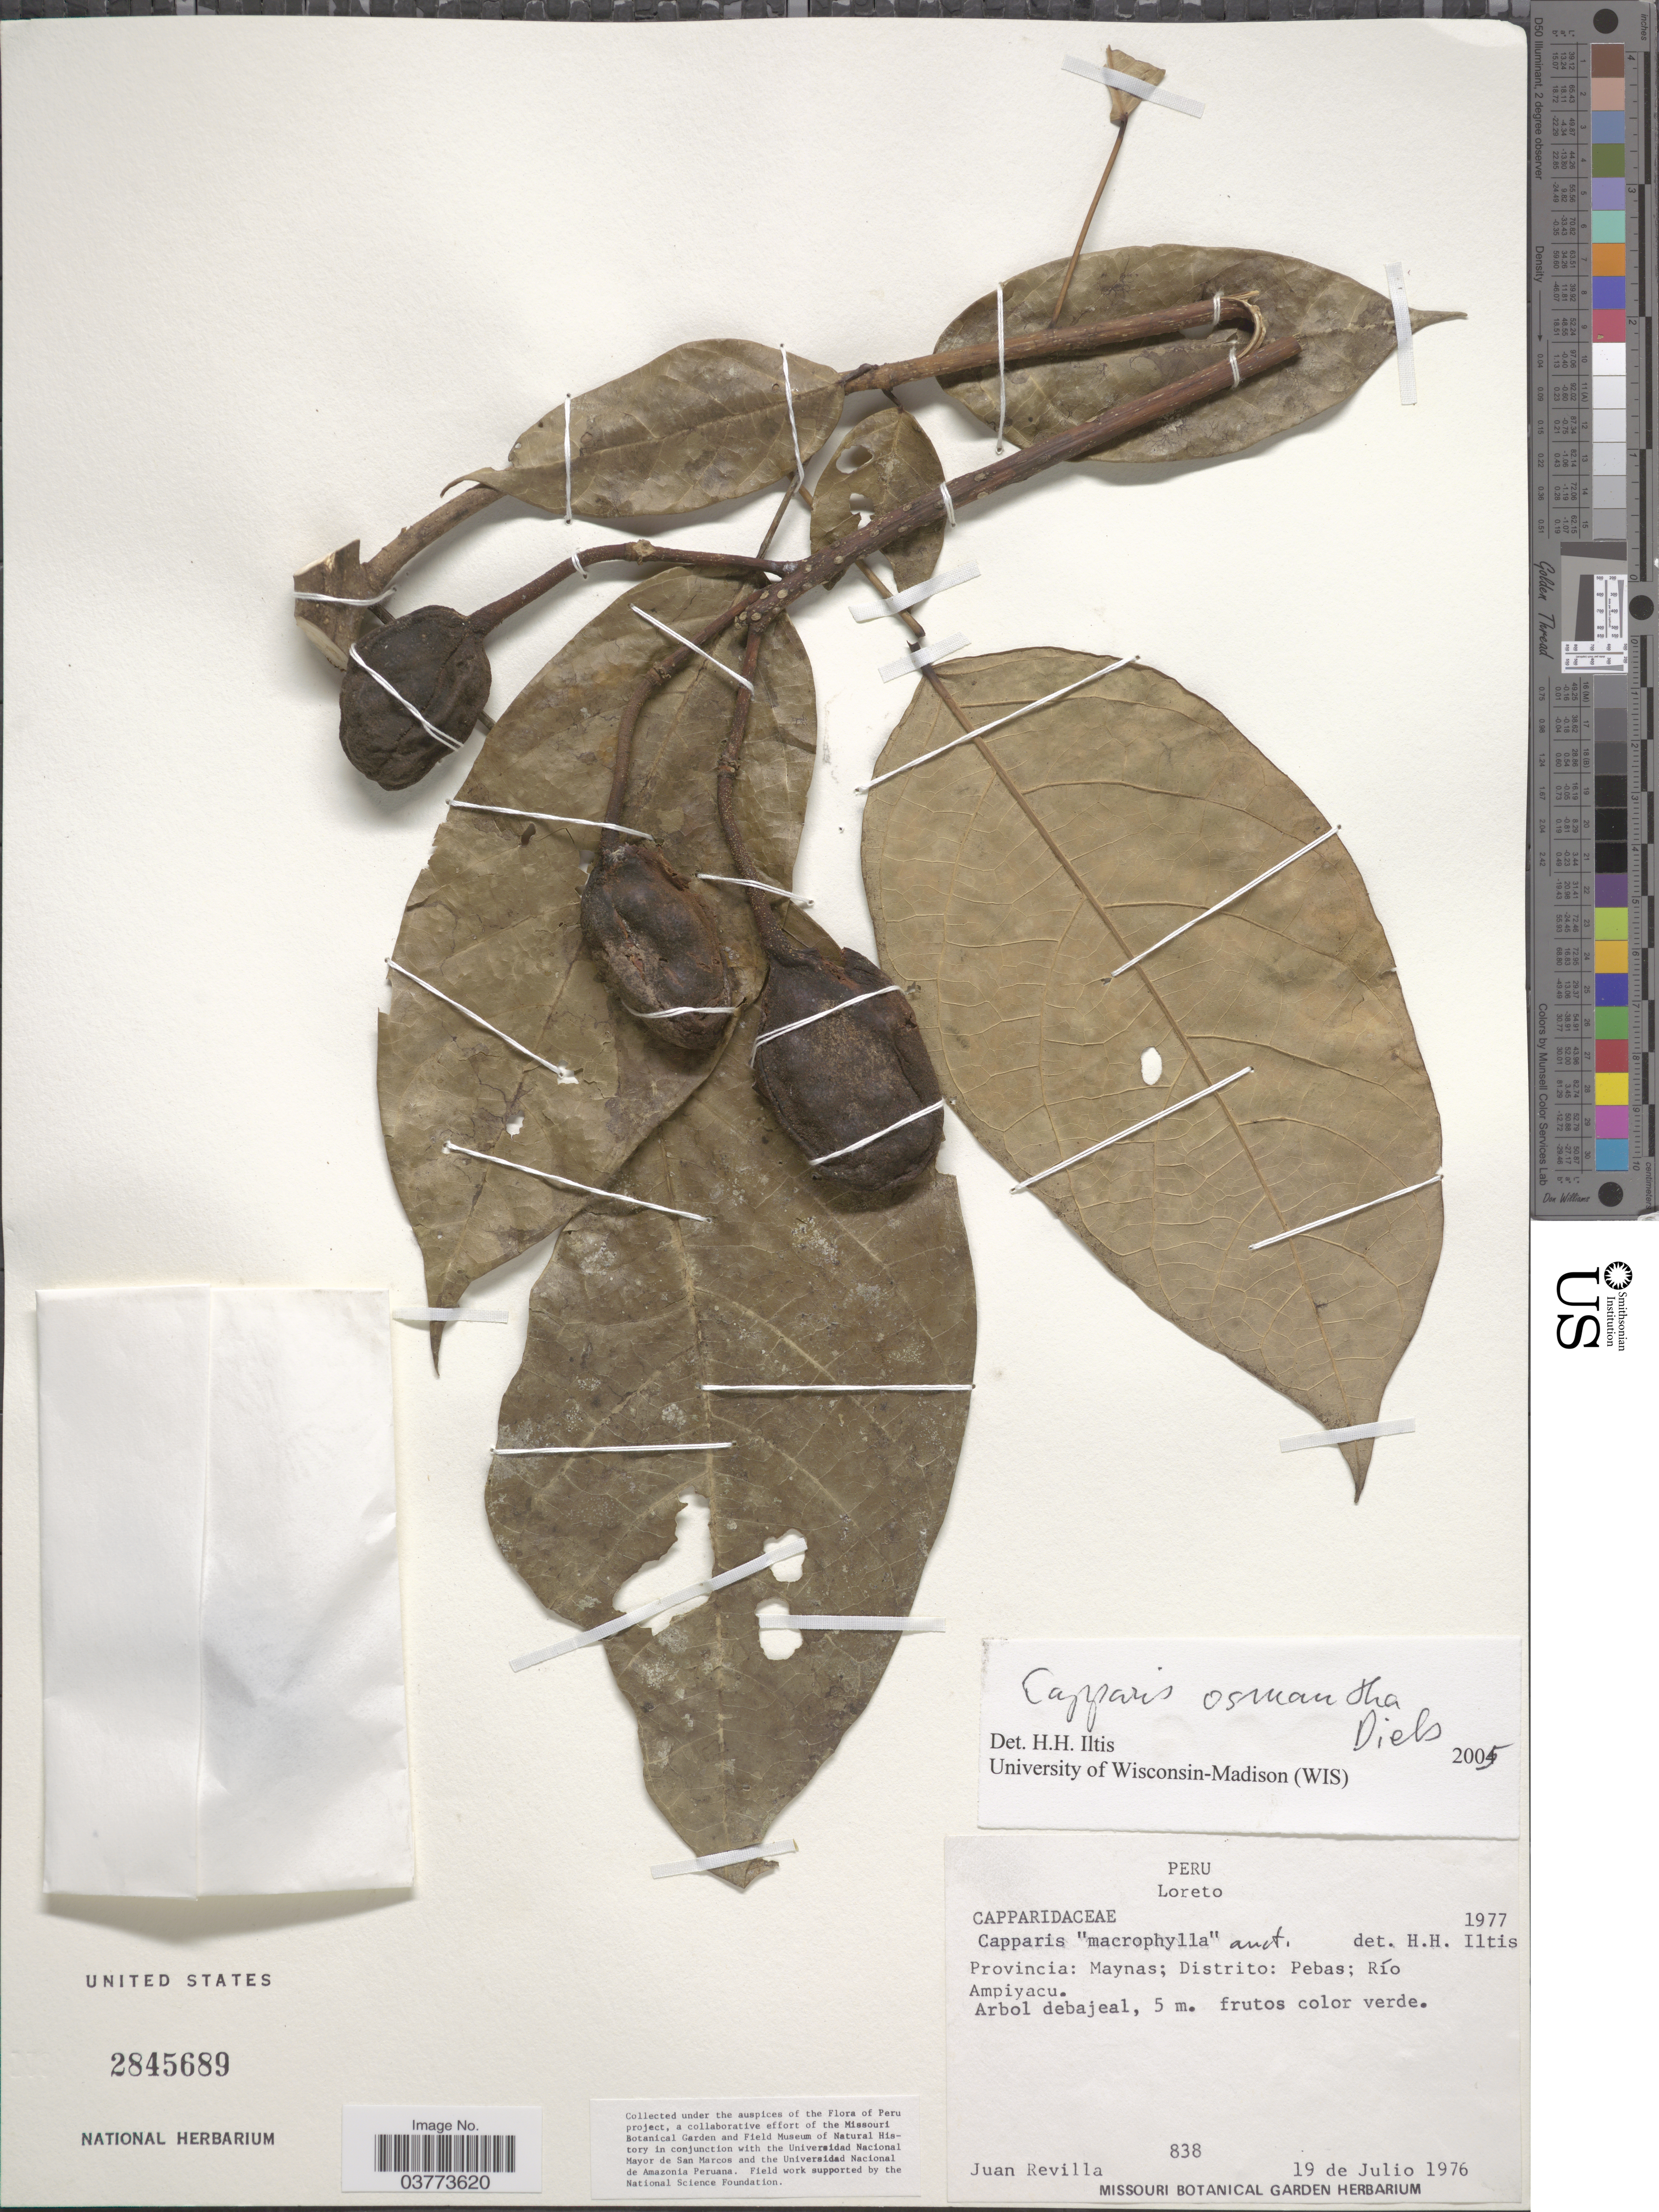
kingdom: Plantae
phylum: Tracheophyta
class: Magnoliopsida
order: Brassicales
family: Capparaceae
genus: Capparidastrum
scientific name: Capparidastrum osmanthum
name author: (Diels) Cornejo & Iltis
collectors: J. Revilla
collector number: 838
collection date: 1976-07-19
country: Peru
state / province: Loreto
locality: Provincia: Maynas; Distrito: Pebas; Río Ampiyacu.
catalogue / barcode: US 2845689